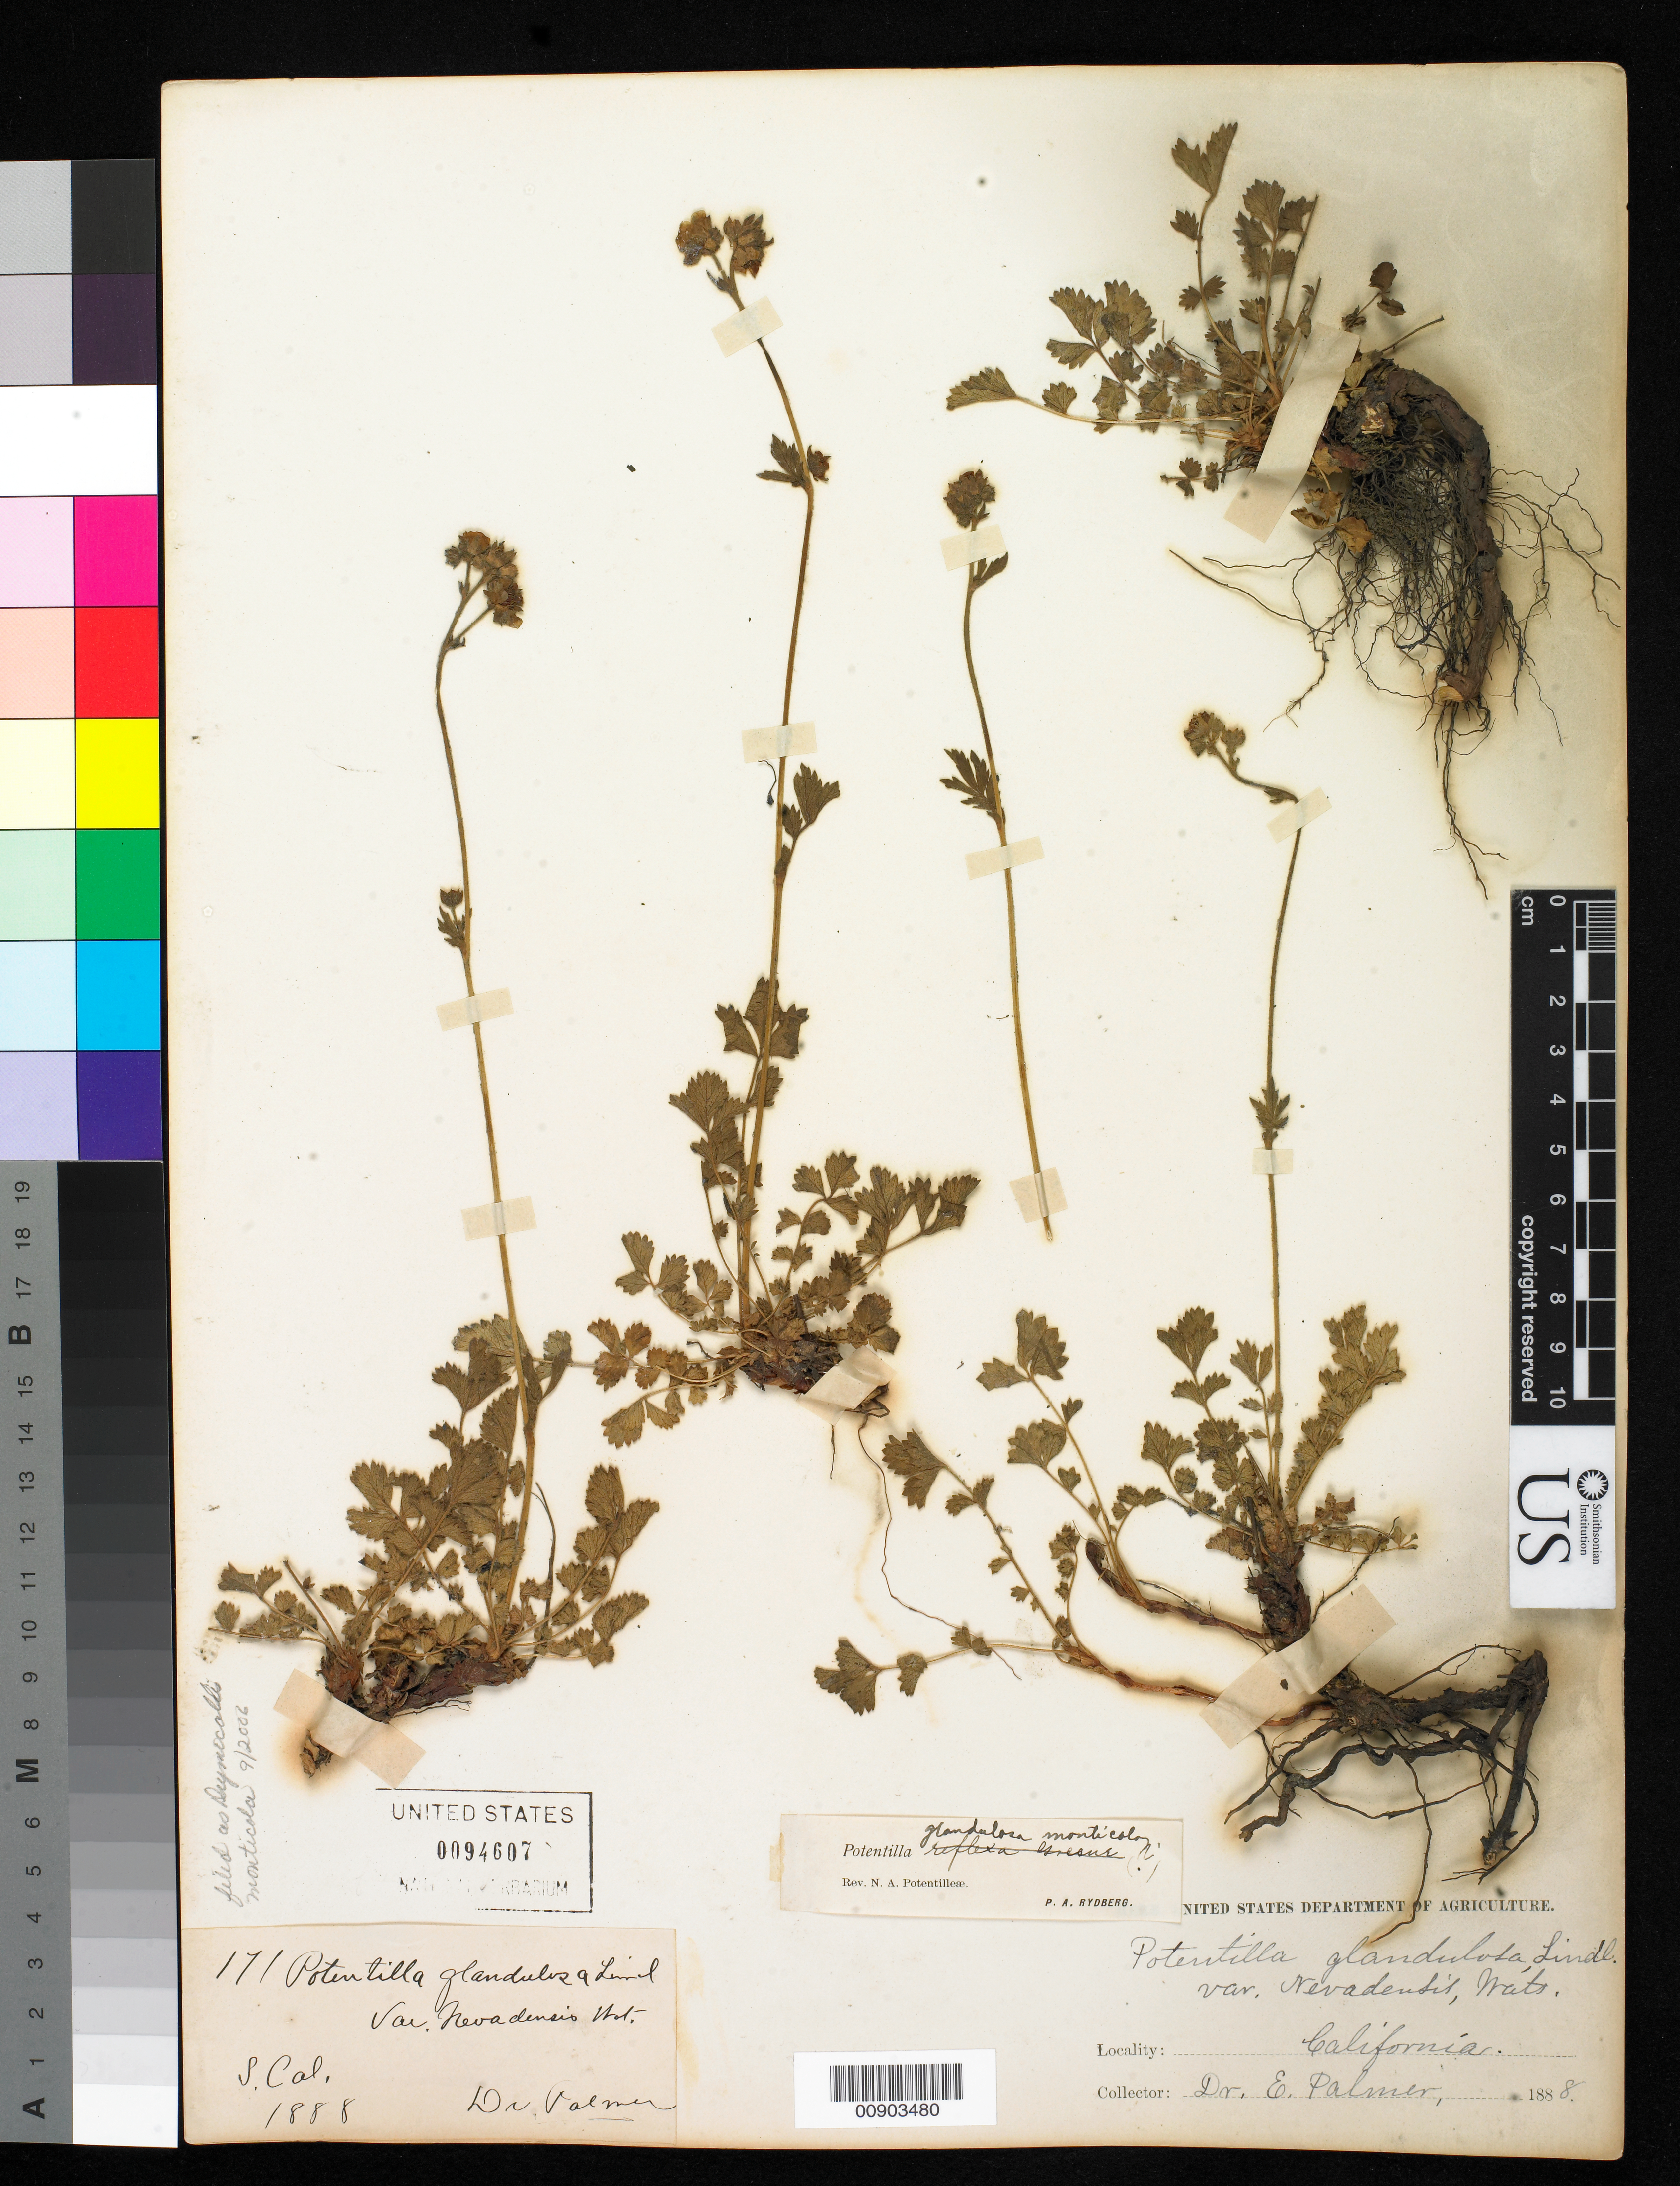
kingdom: Plantae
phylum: Tracheophyta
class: Magnoliopsida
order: Rosales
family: Rosaceae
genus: Drymocallis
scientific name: Drymocallis lactea var. lactea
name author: (Greene) Rydb.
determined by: Strong, Mark T., (BOT), Smithsonian Institution - National Museum of Natural History (UNITED STATES)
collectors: E. Palmer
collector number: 171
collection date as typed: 1888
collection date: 1888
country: United States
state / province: California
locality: S. California.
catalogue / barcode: US 94607